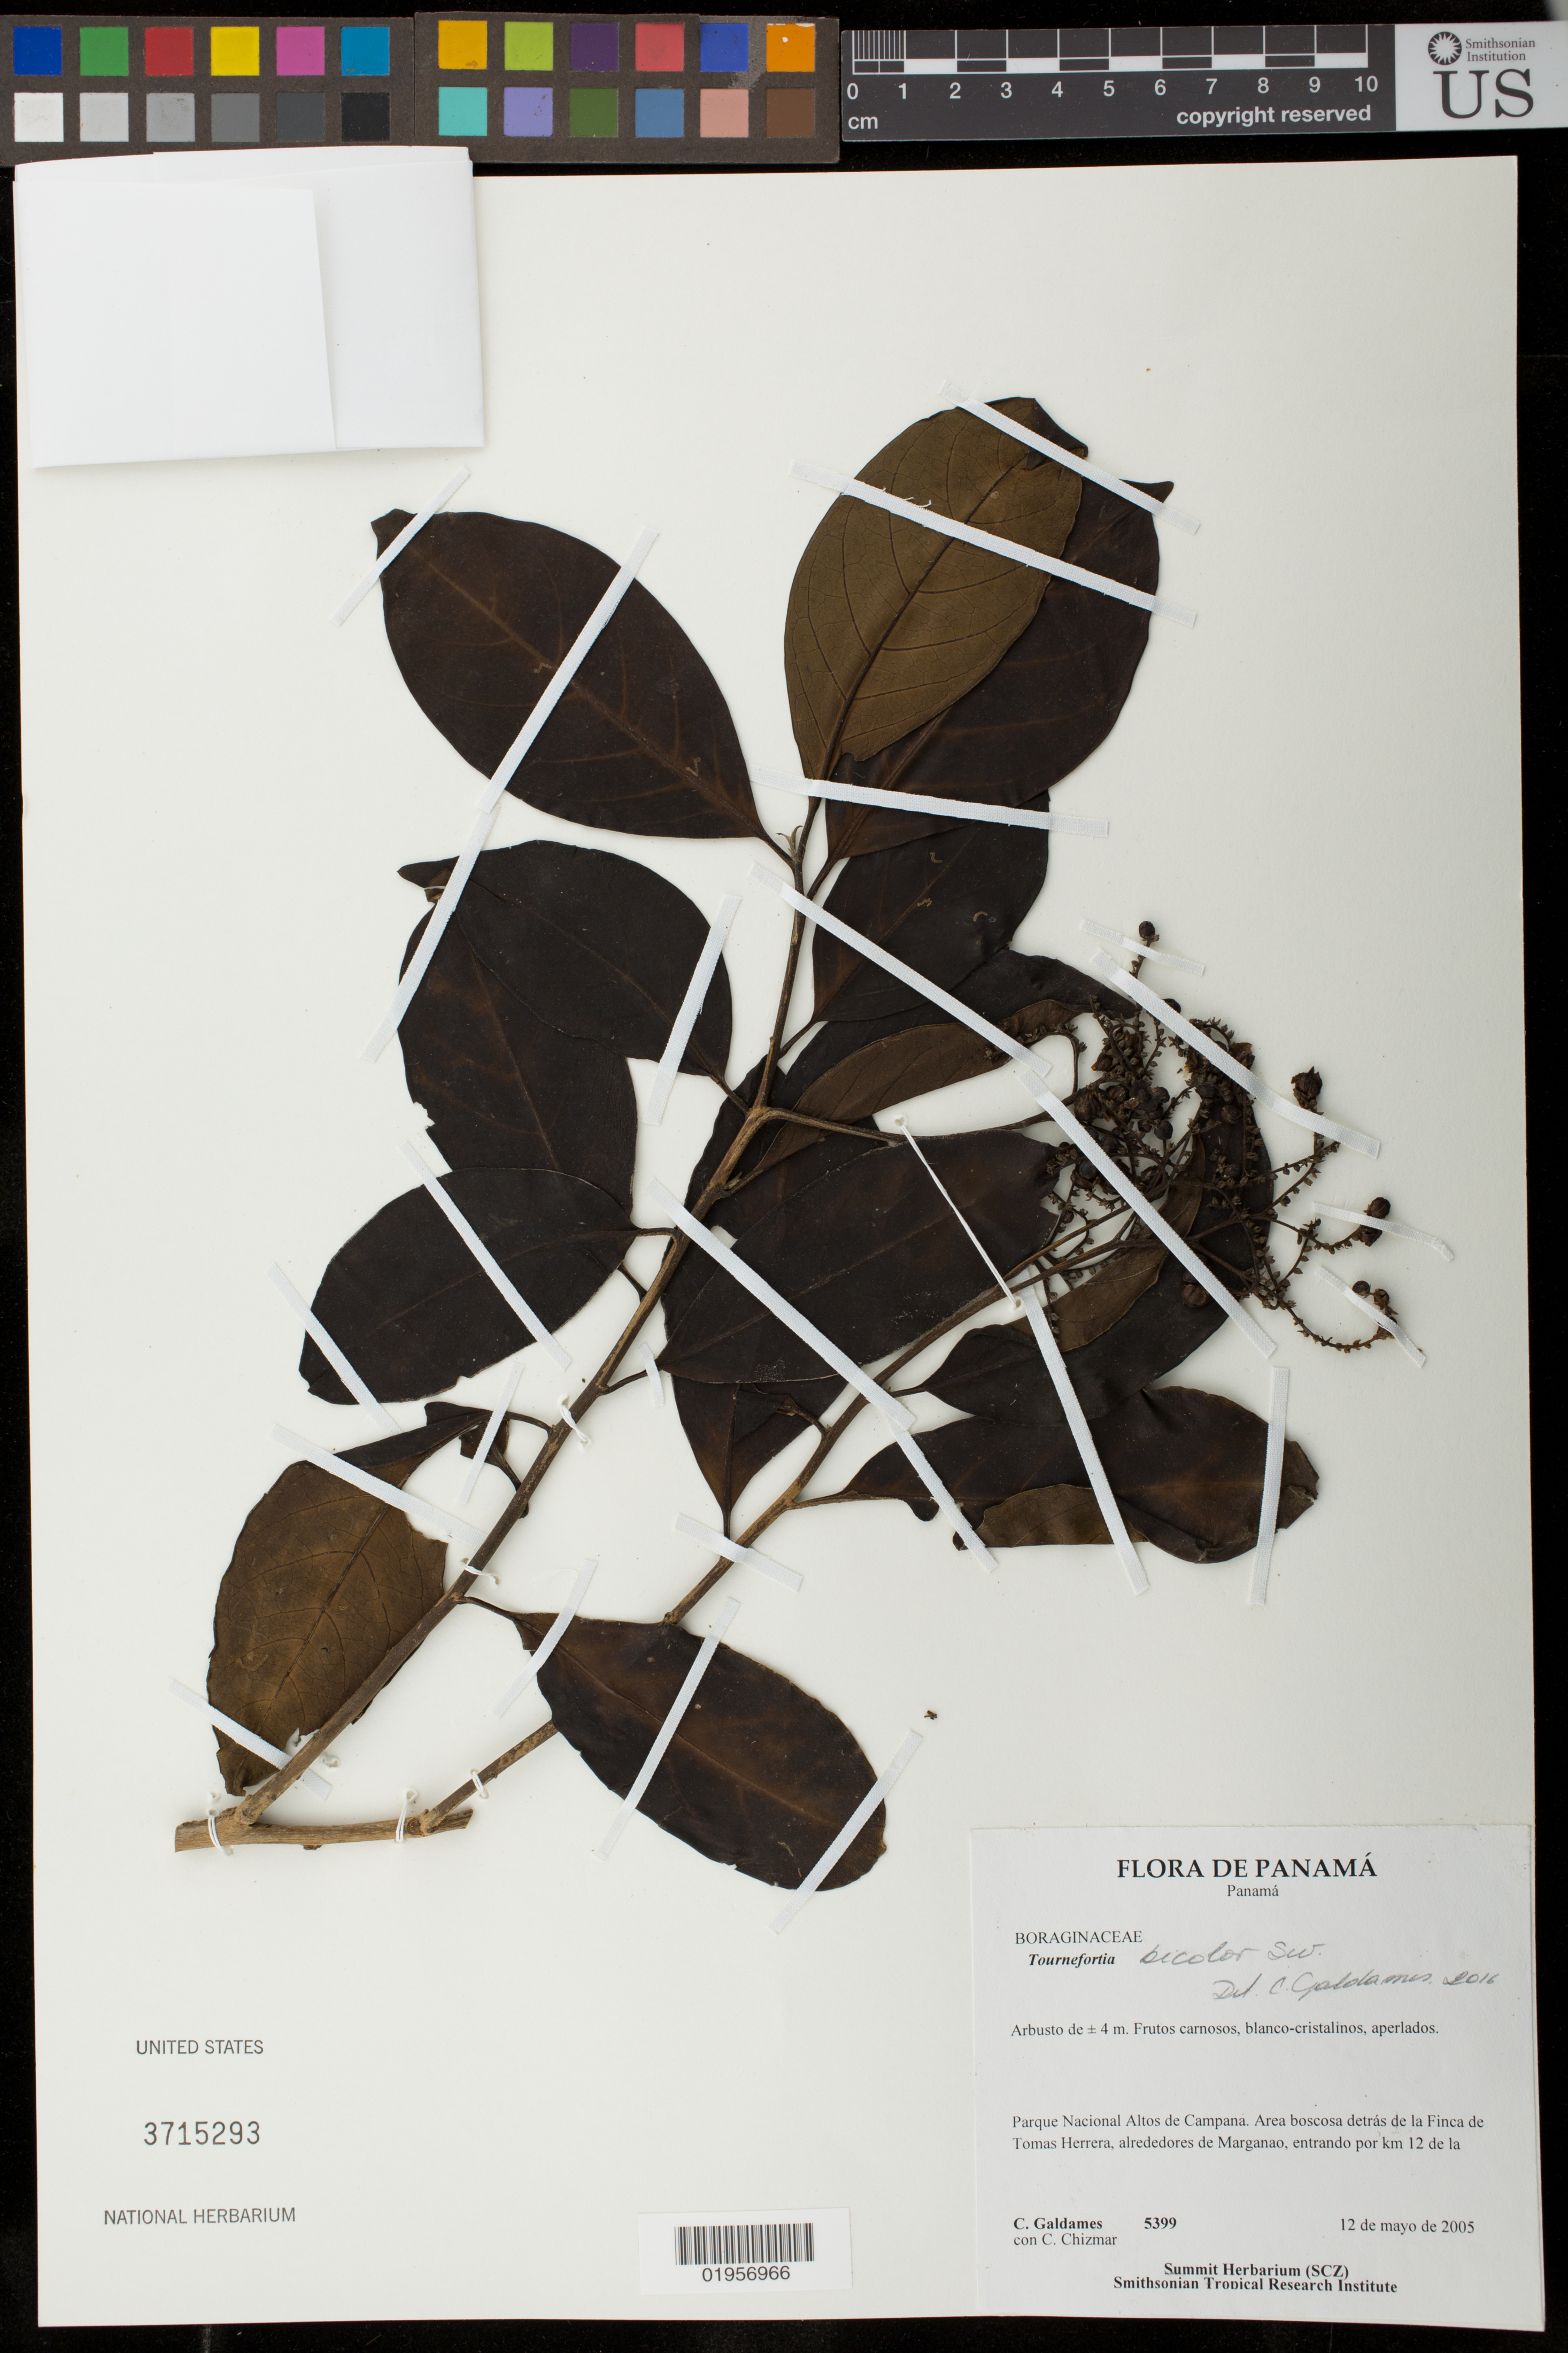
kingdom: Plantae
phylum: Tracheophyta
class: Magnoliopsida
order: Boraginales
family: Heliotropiaceae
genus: Tournefortia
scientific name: Tournefortia bicolor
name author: Sw.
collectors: C. Galdames & C. Chizmar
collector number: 5399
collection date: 2005-05-12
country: Panama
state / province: Panamá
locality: Parque National Altos de Campana, area boscosa de la Finca de Tomas Herrera, alrededores de Marganao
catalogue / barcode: US 3715293